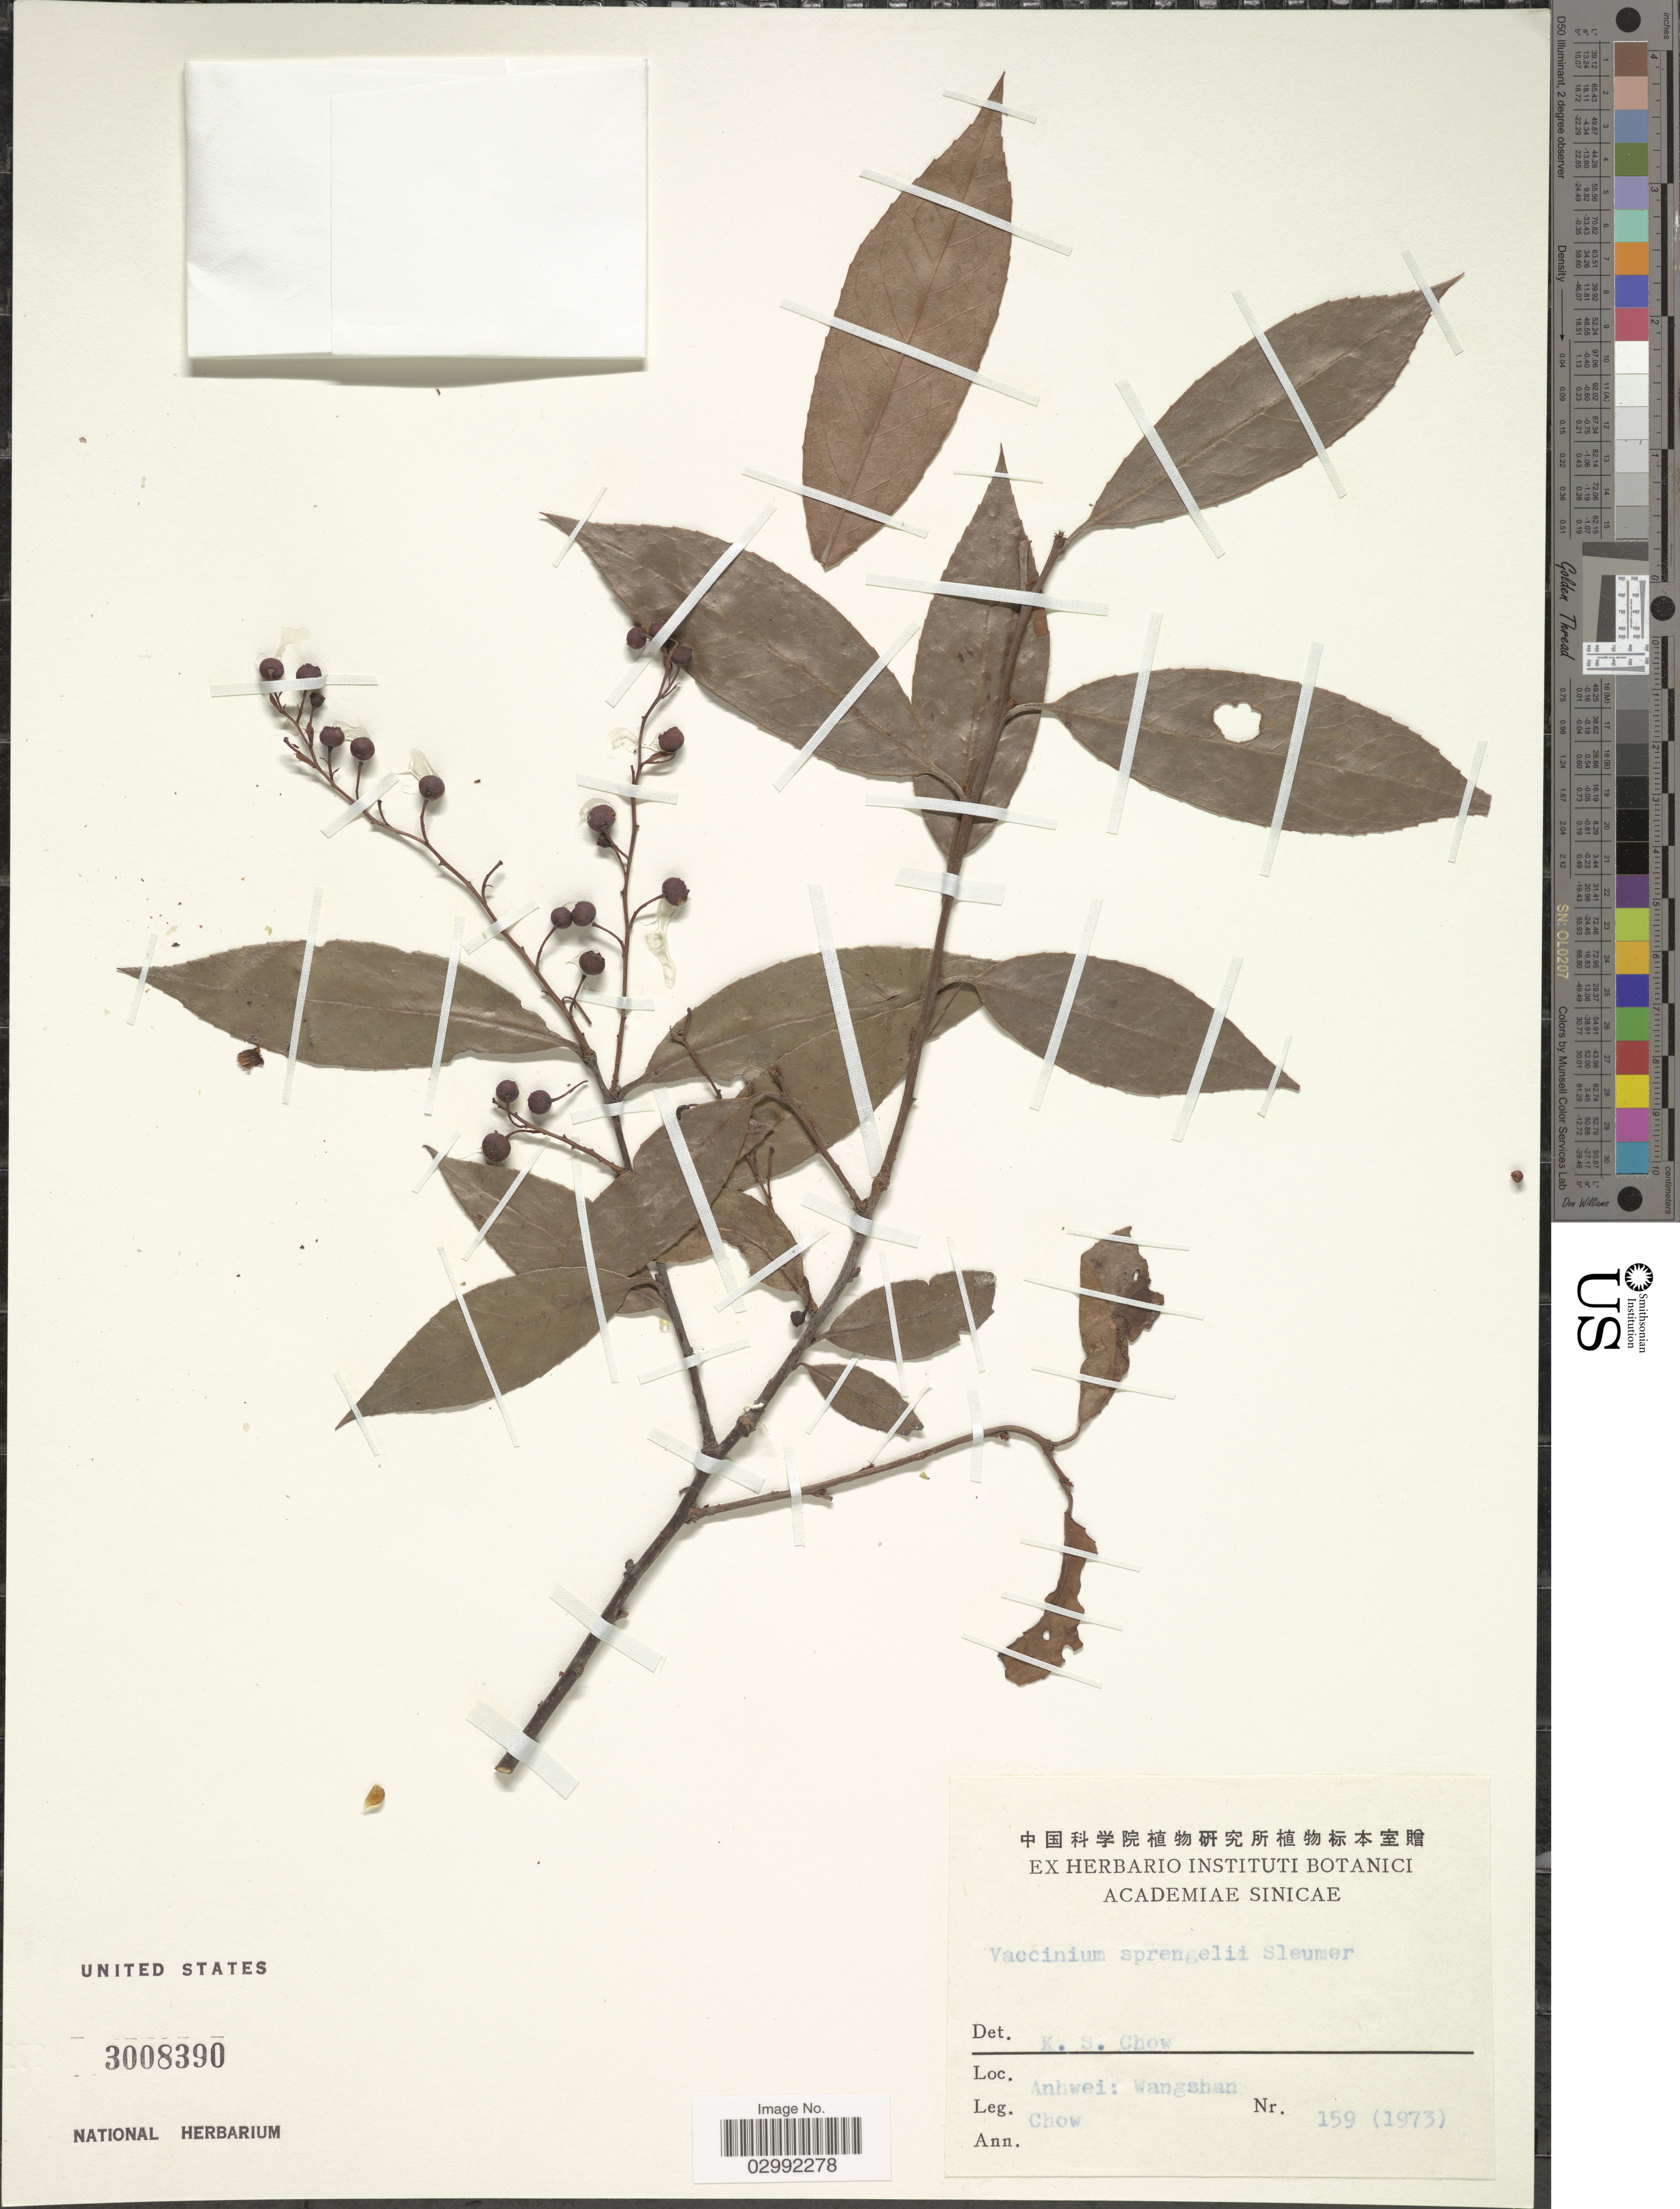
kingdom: Plantae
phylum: Tracheophyta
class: Magnoliopsida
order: Ericales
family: Ericaceae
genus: Vaccinium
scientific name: Vaccinium sprengelii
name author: (G. Don) Sleumer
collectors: Chow, --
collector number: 159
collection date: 1973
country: China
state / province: Anhui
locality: Anhwei: Wangshan.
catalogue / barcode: US 3008390